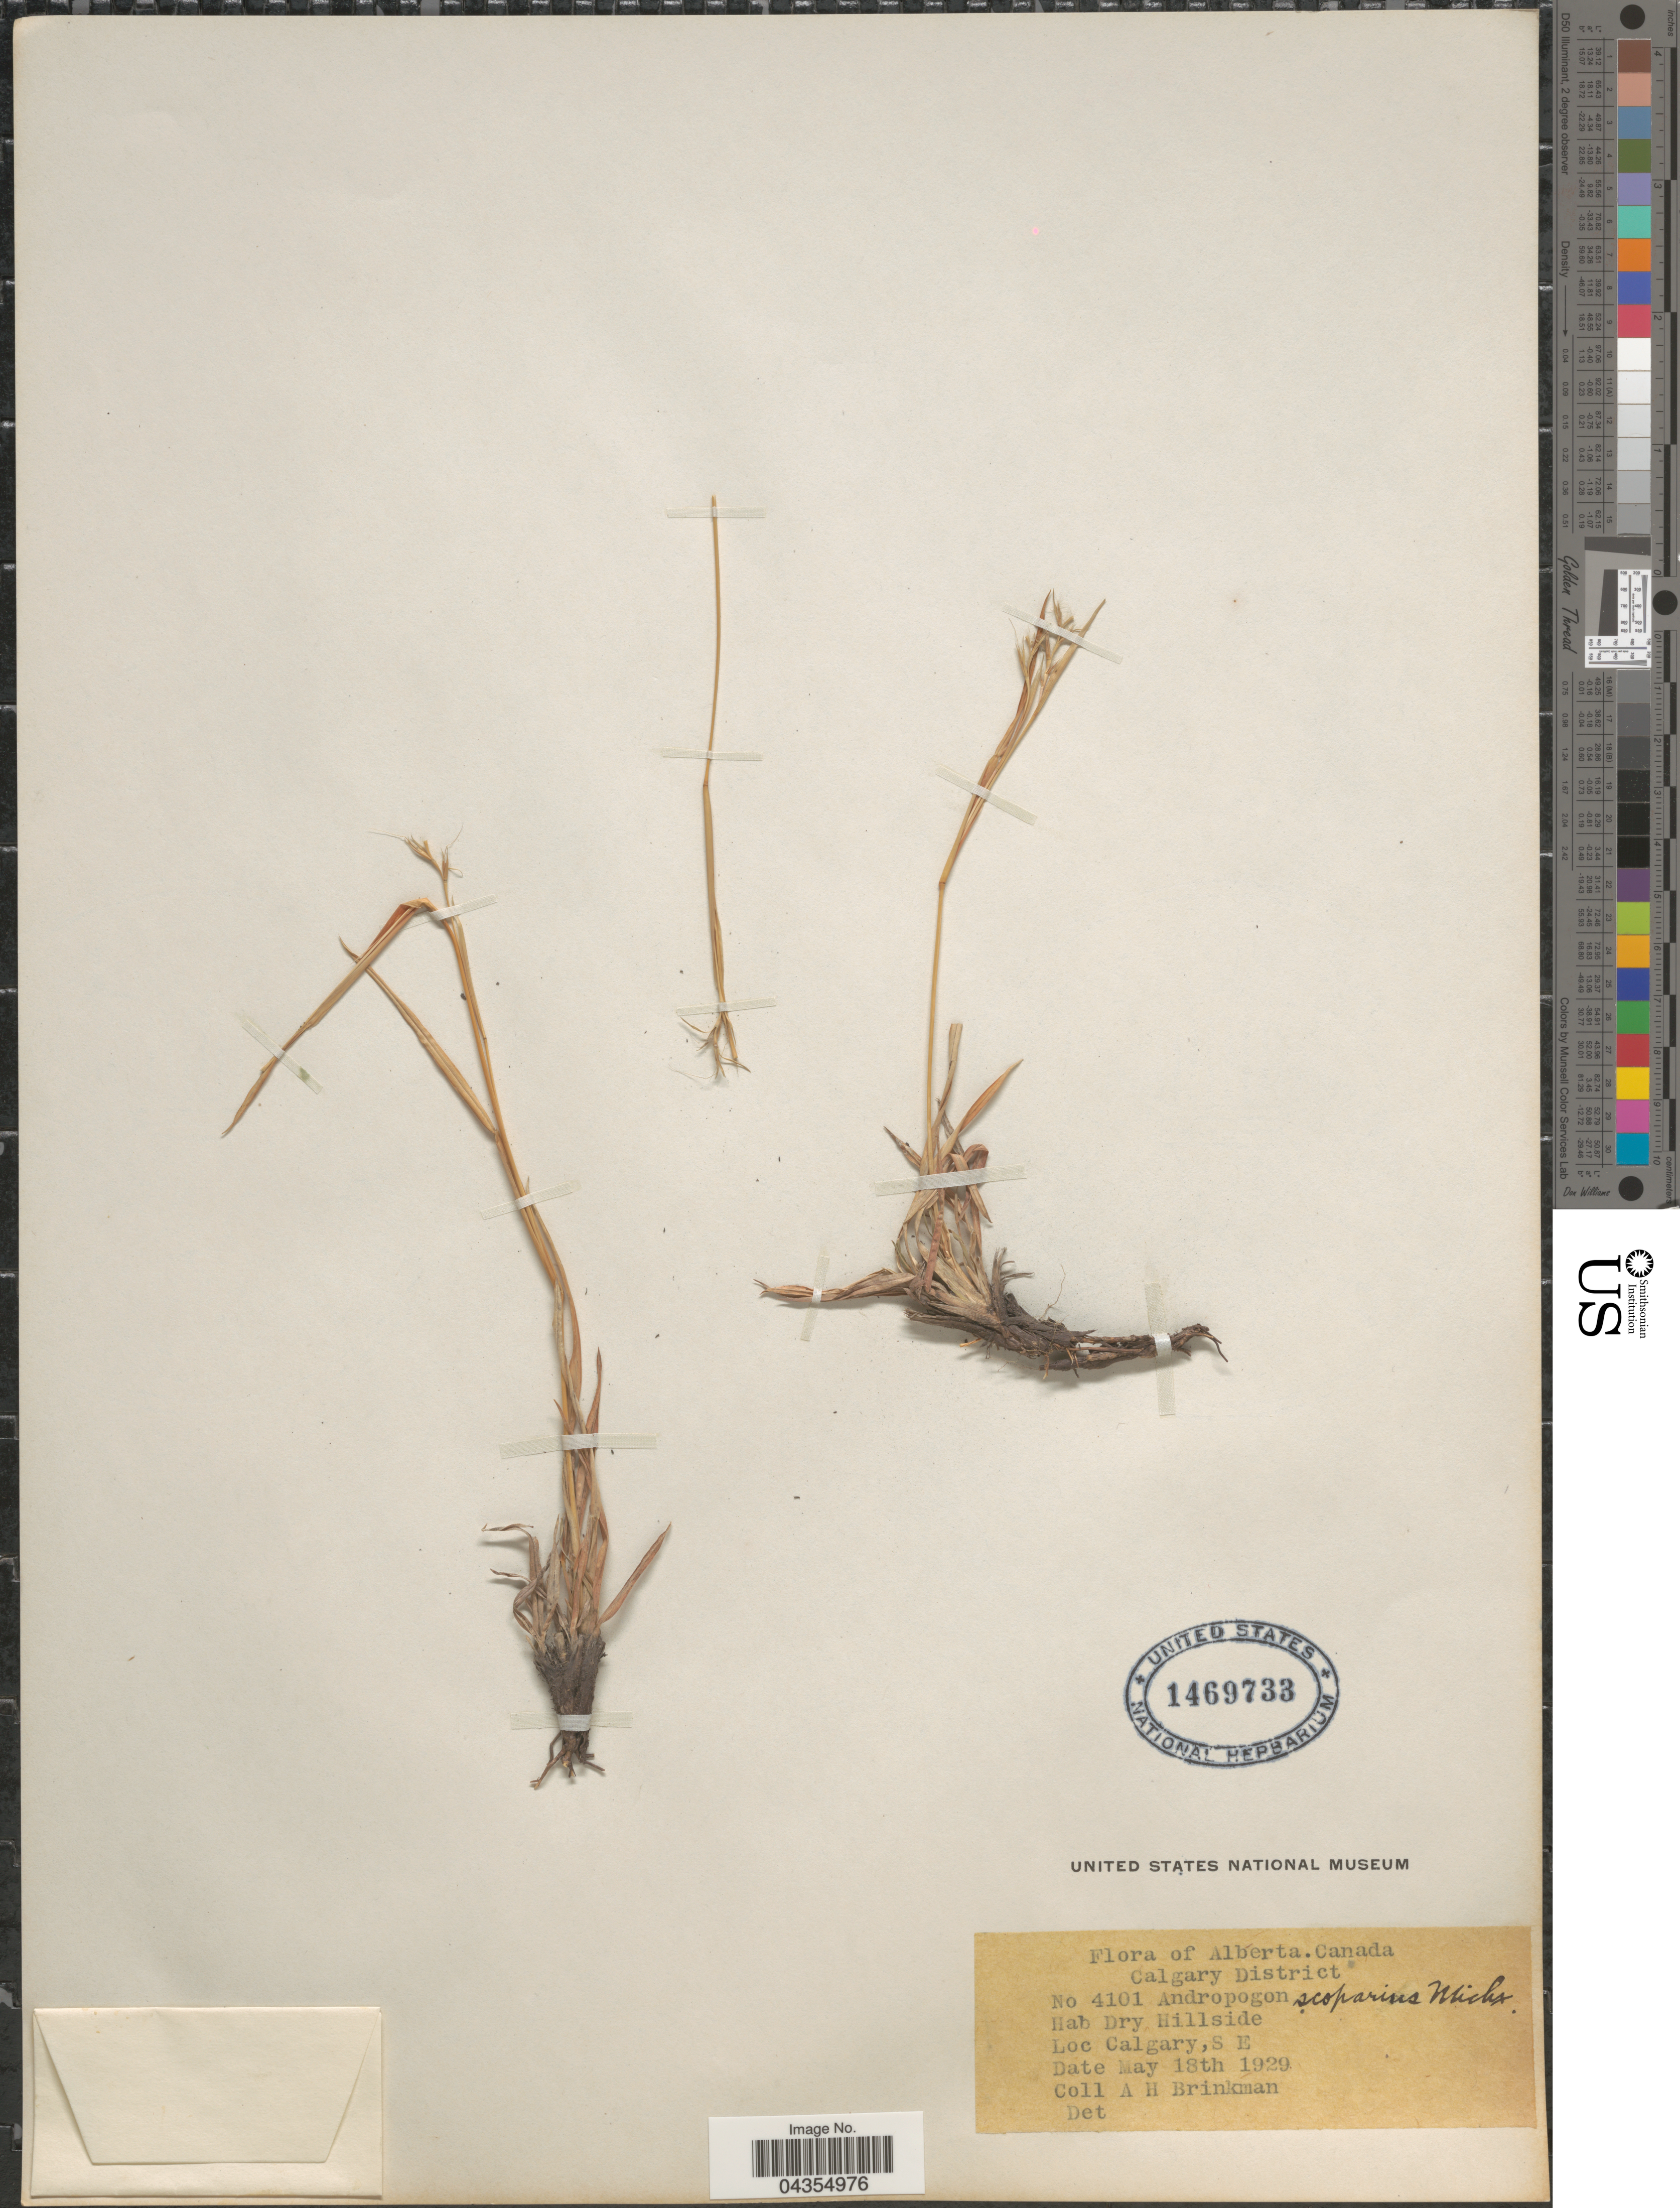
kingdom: Plantae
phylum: Tracheophyta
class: Liliopsida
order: Poales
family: Poaceae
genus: Schizachyrium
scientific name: Schizachyrium sanguineum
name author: (Retz.) Alston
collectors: A. Brinkman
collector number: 4101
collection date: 1929-05-18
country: Canada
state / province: Alberta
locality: Calgary District. Calgary, S E.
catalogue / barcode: US 1469733